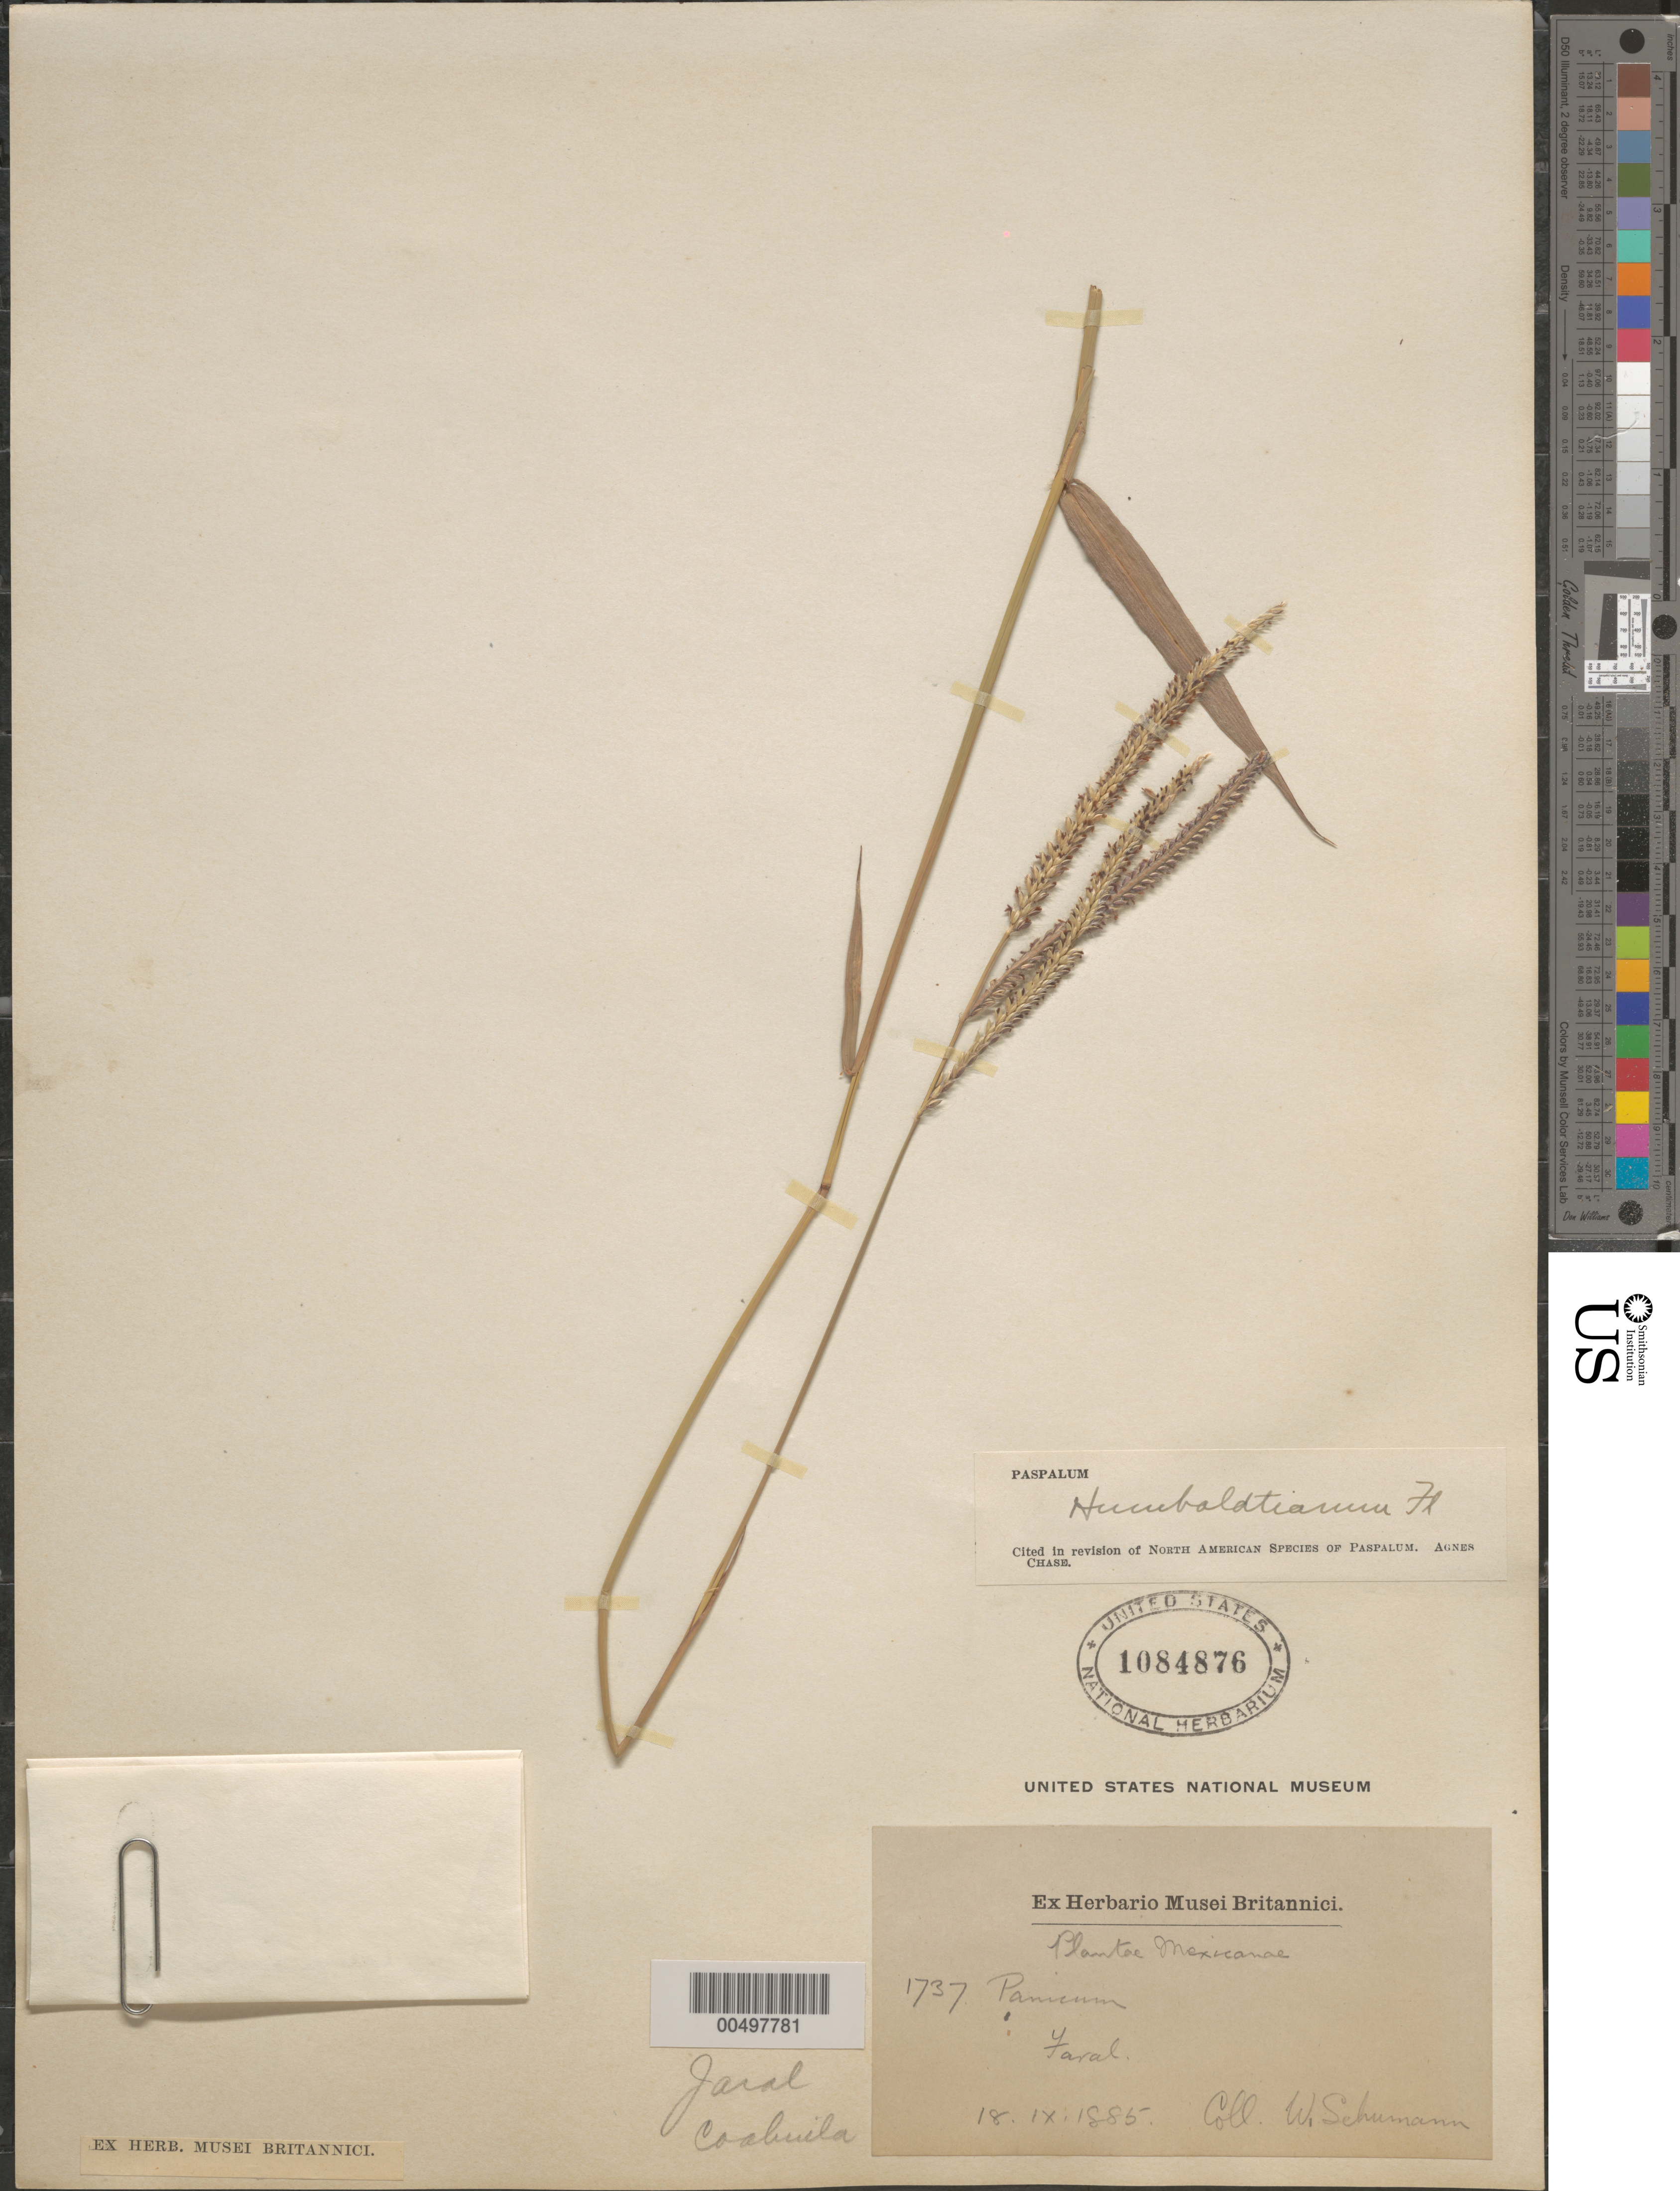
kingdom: Plantae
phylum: Tracheophyta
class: Liliopsida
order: Poales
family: Poaceae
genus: Paspalum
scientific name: Paspalum humboldtianum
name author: Flüggé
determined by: Chase, [M.] Agnes, (US)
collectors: W. Schumann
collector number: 1737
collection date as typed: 18 Sep 1885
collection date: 1885-09-18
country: Mexico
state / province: Coahuila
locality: Jaral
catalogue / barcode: US 1084876